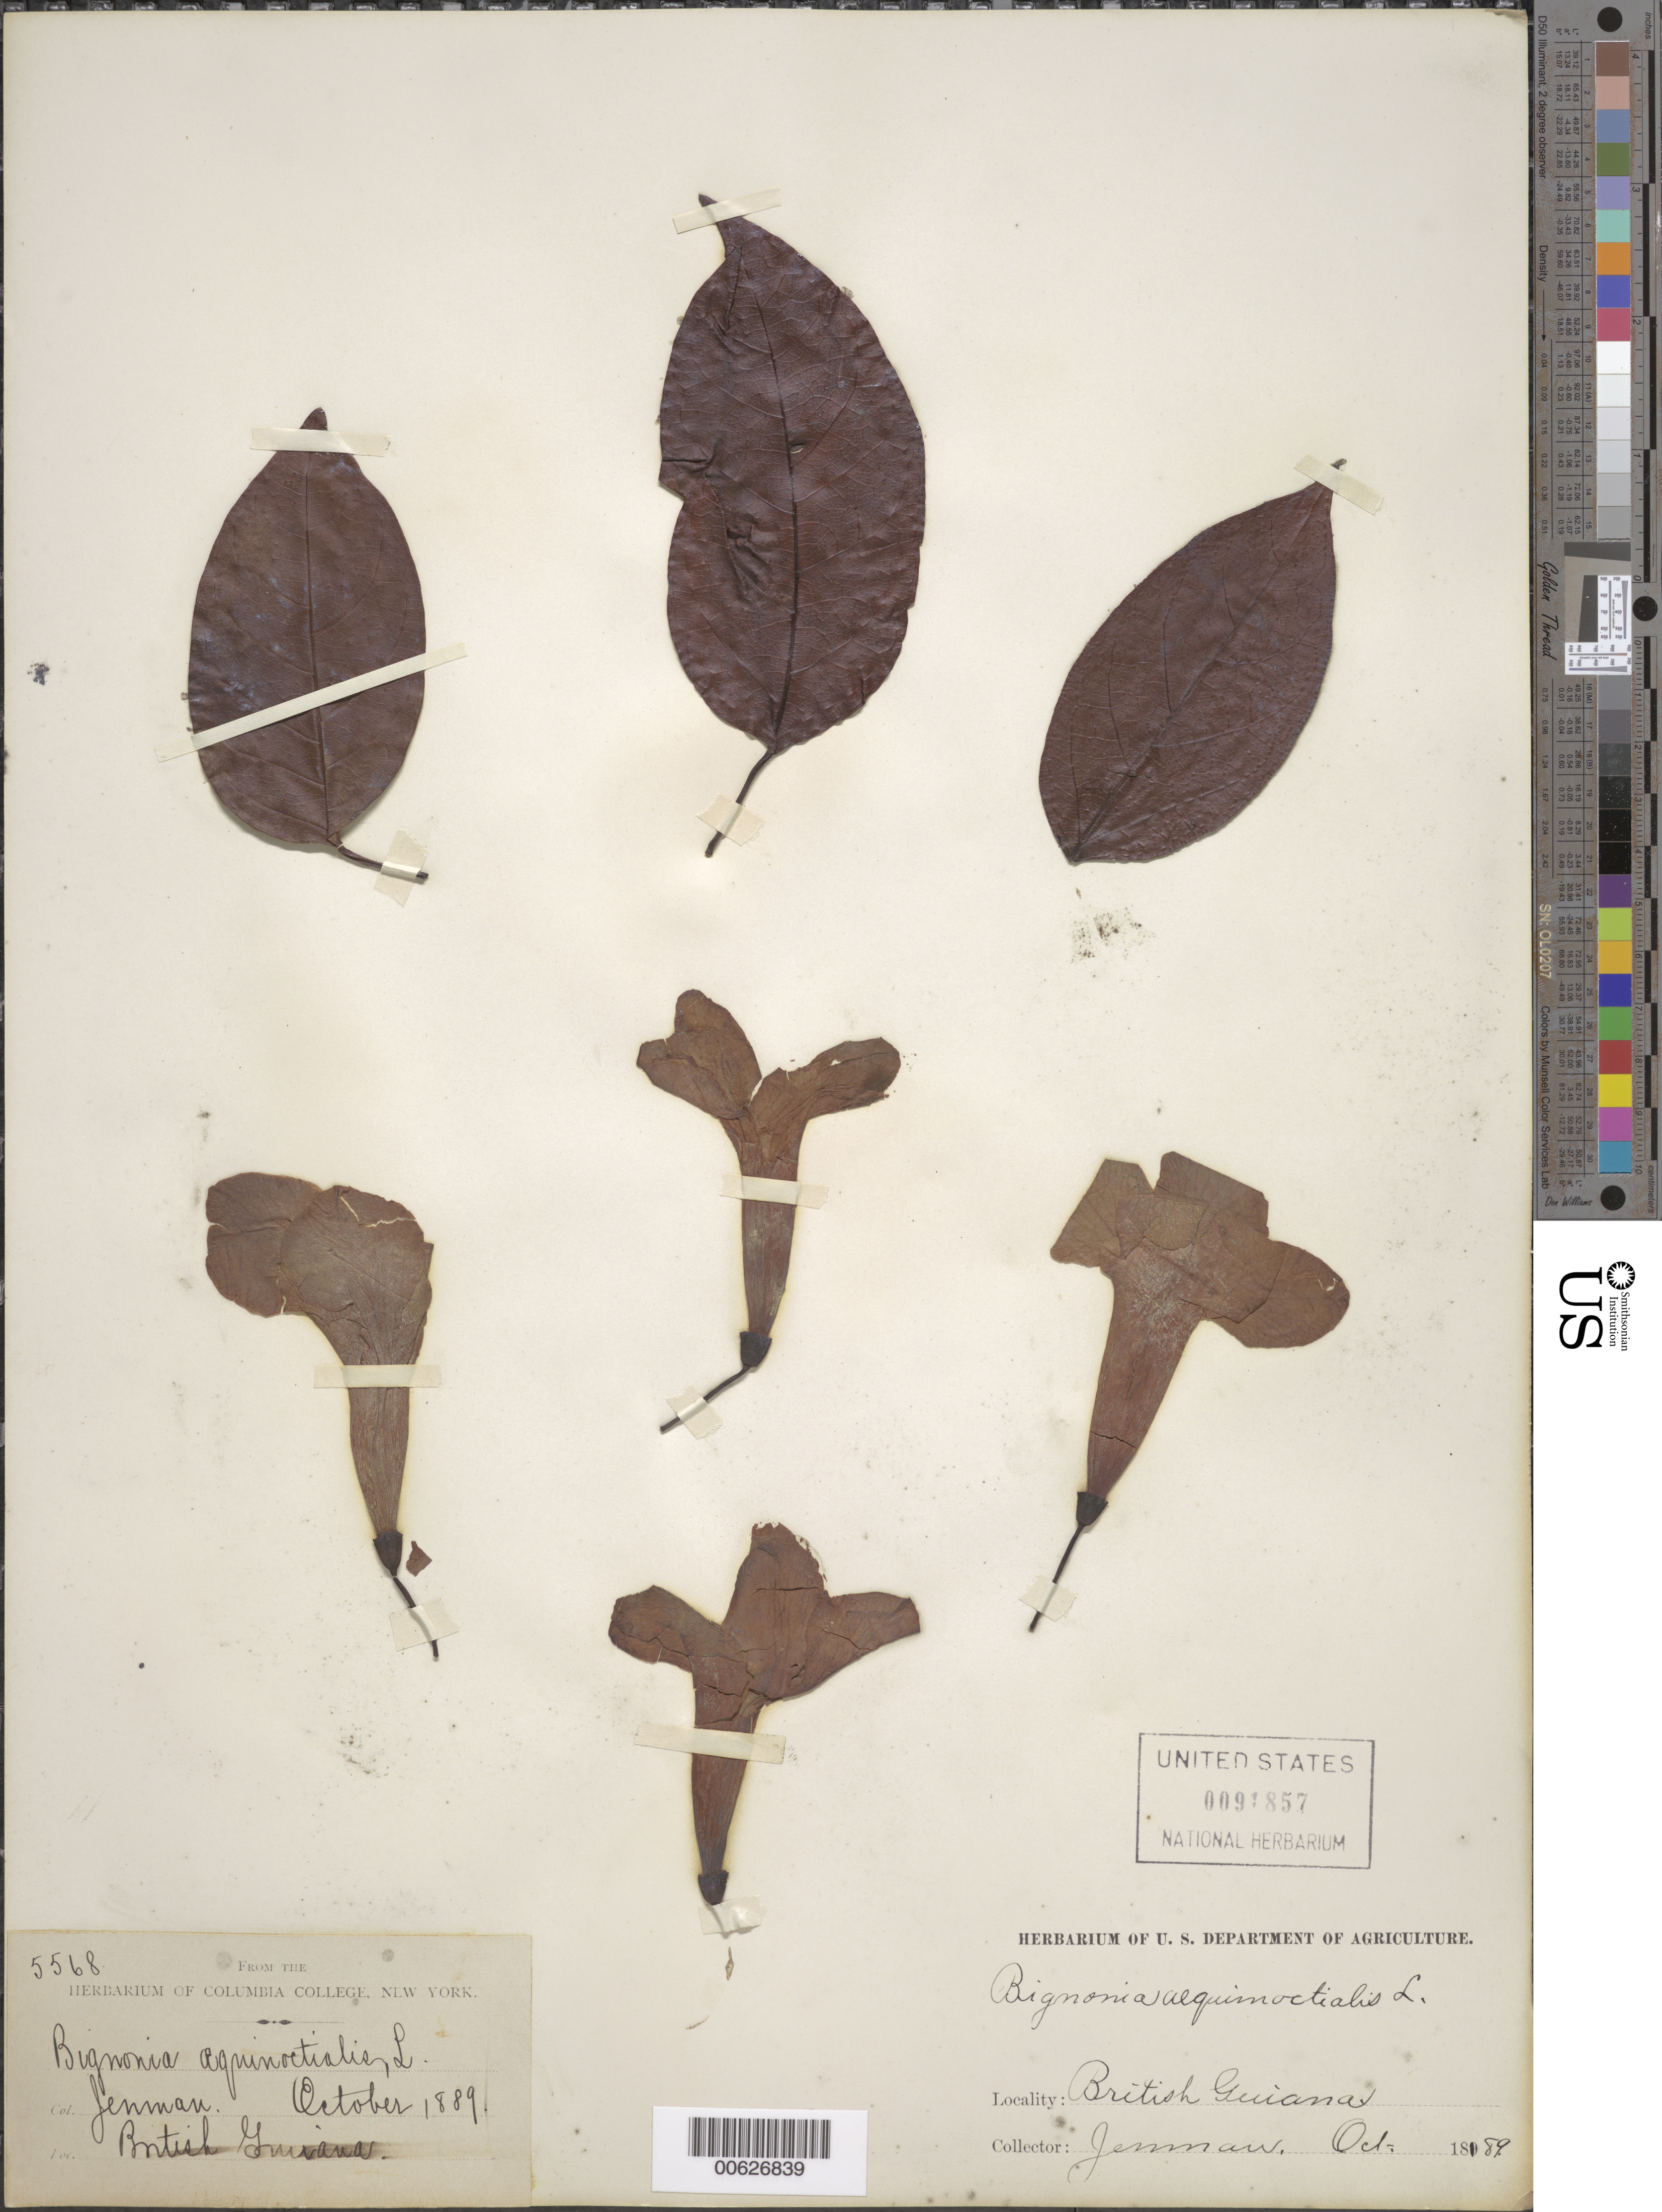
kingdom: Plantae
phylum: Tracheophyta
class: Magnoliopsida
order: Lamiales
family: Bignoniaceae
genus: Bignonia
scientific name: Bignonia aequinoctialis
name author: L.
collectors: G. S. Jenman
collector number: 5568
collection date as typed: October 1889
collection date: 1889-10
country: Guyana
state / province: U. Takutu-U. Essequibo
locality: Quimatta, Rupununi River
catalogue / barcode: US 91857